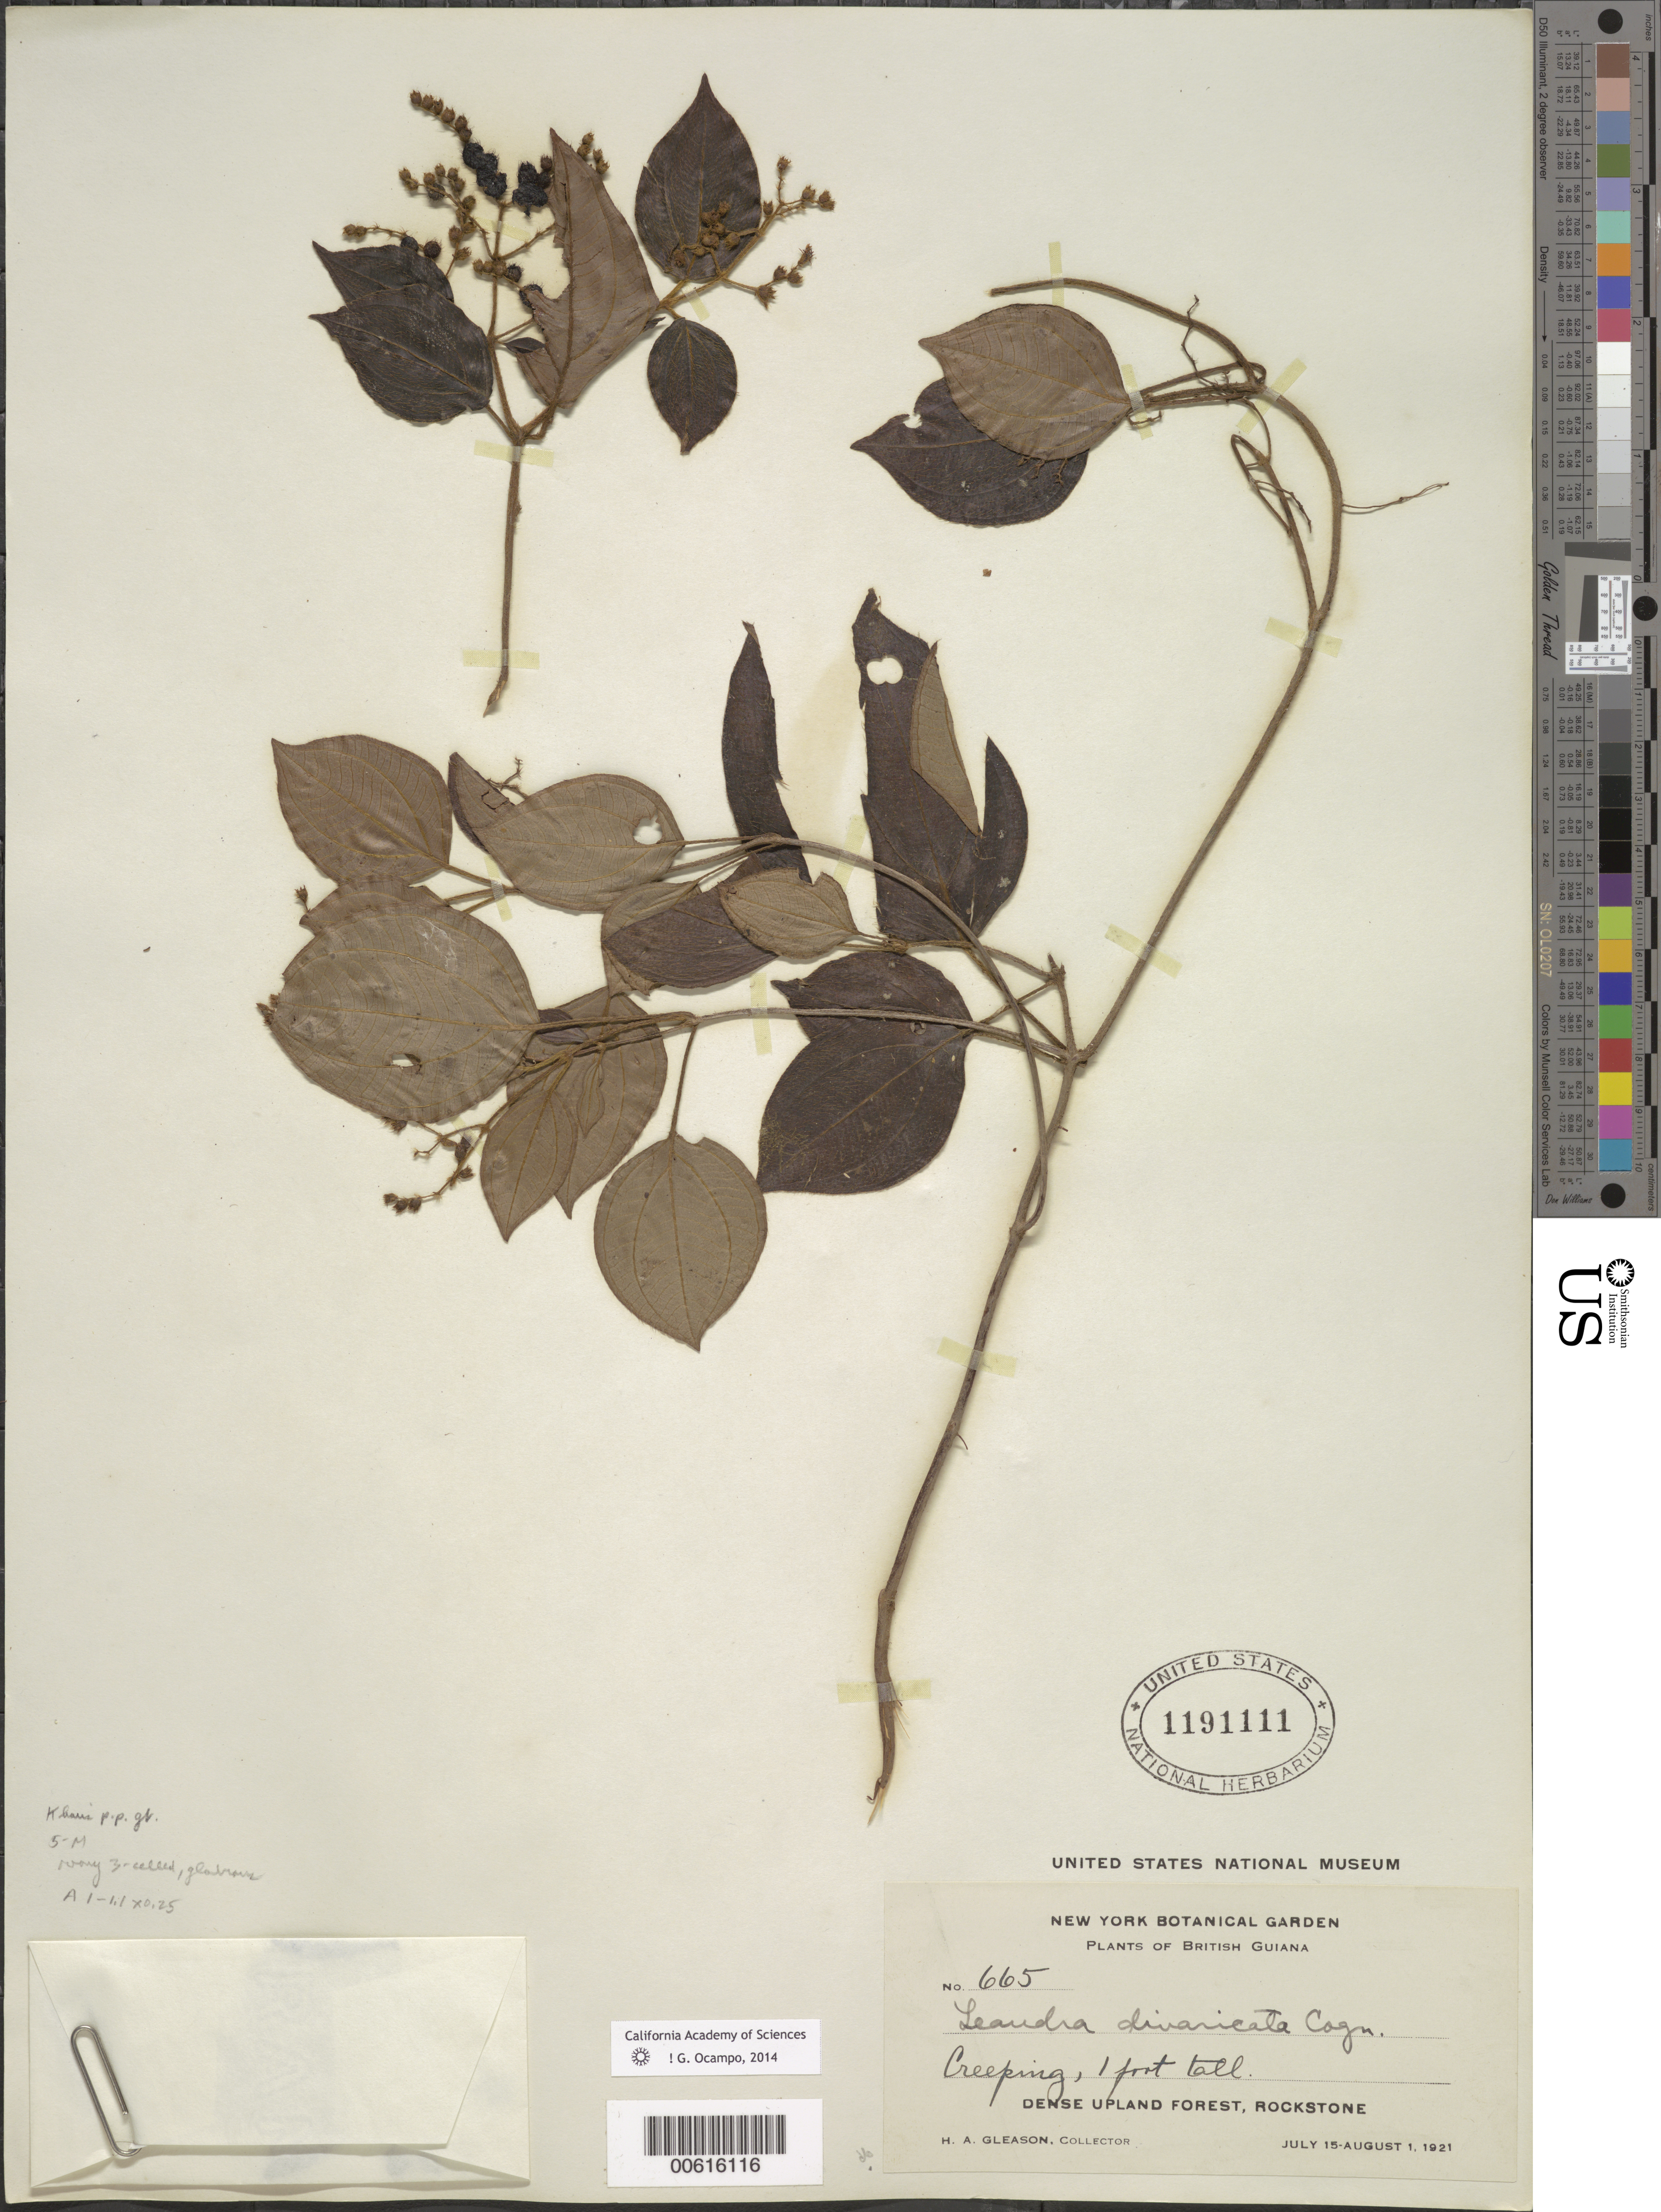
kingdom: Plantae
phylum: Tracheophyta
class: Magnoliopsida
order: Myrtales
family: Melastomataceae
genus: Leandra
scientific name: Leandra divaricata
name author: (Naudin) Cogn.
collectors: H. A. Gleason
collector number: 665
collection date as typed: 15-Jul-21 to 1-Aug-21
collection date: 1921-07-15/1921-08-01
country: Guyana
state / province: U. Demerara-Berbice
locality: Rockstone, in and about the village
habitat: Dense upland forest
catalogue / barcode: US 1191111